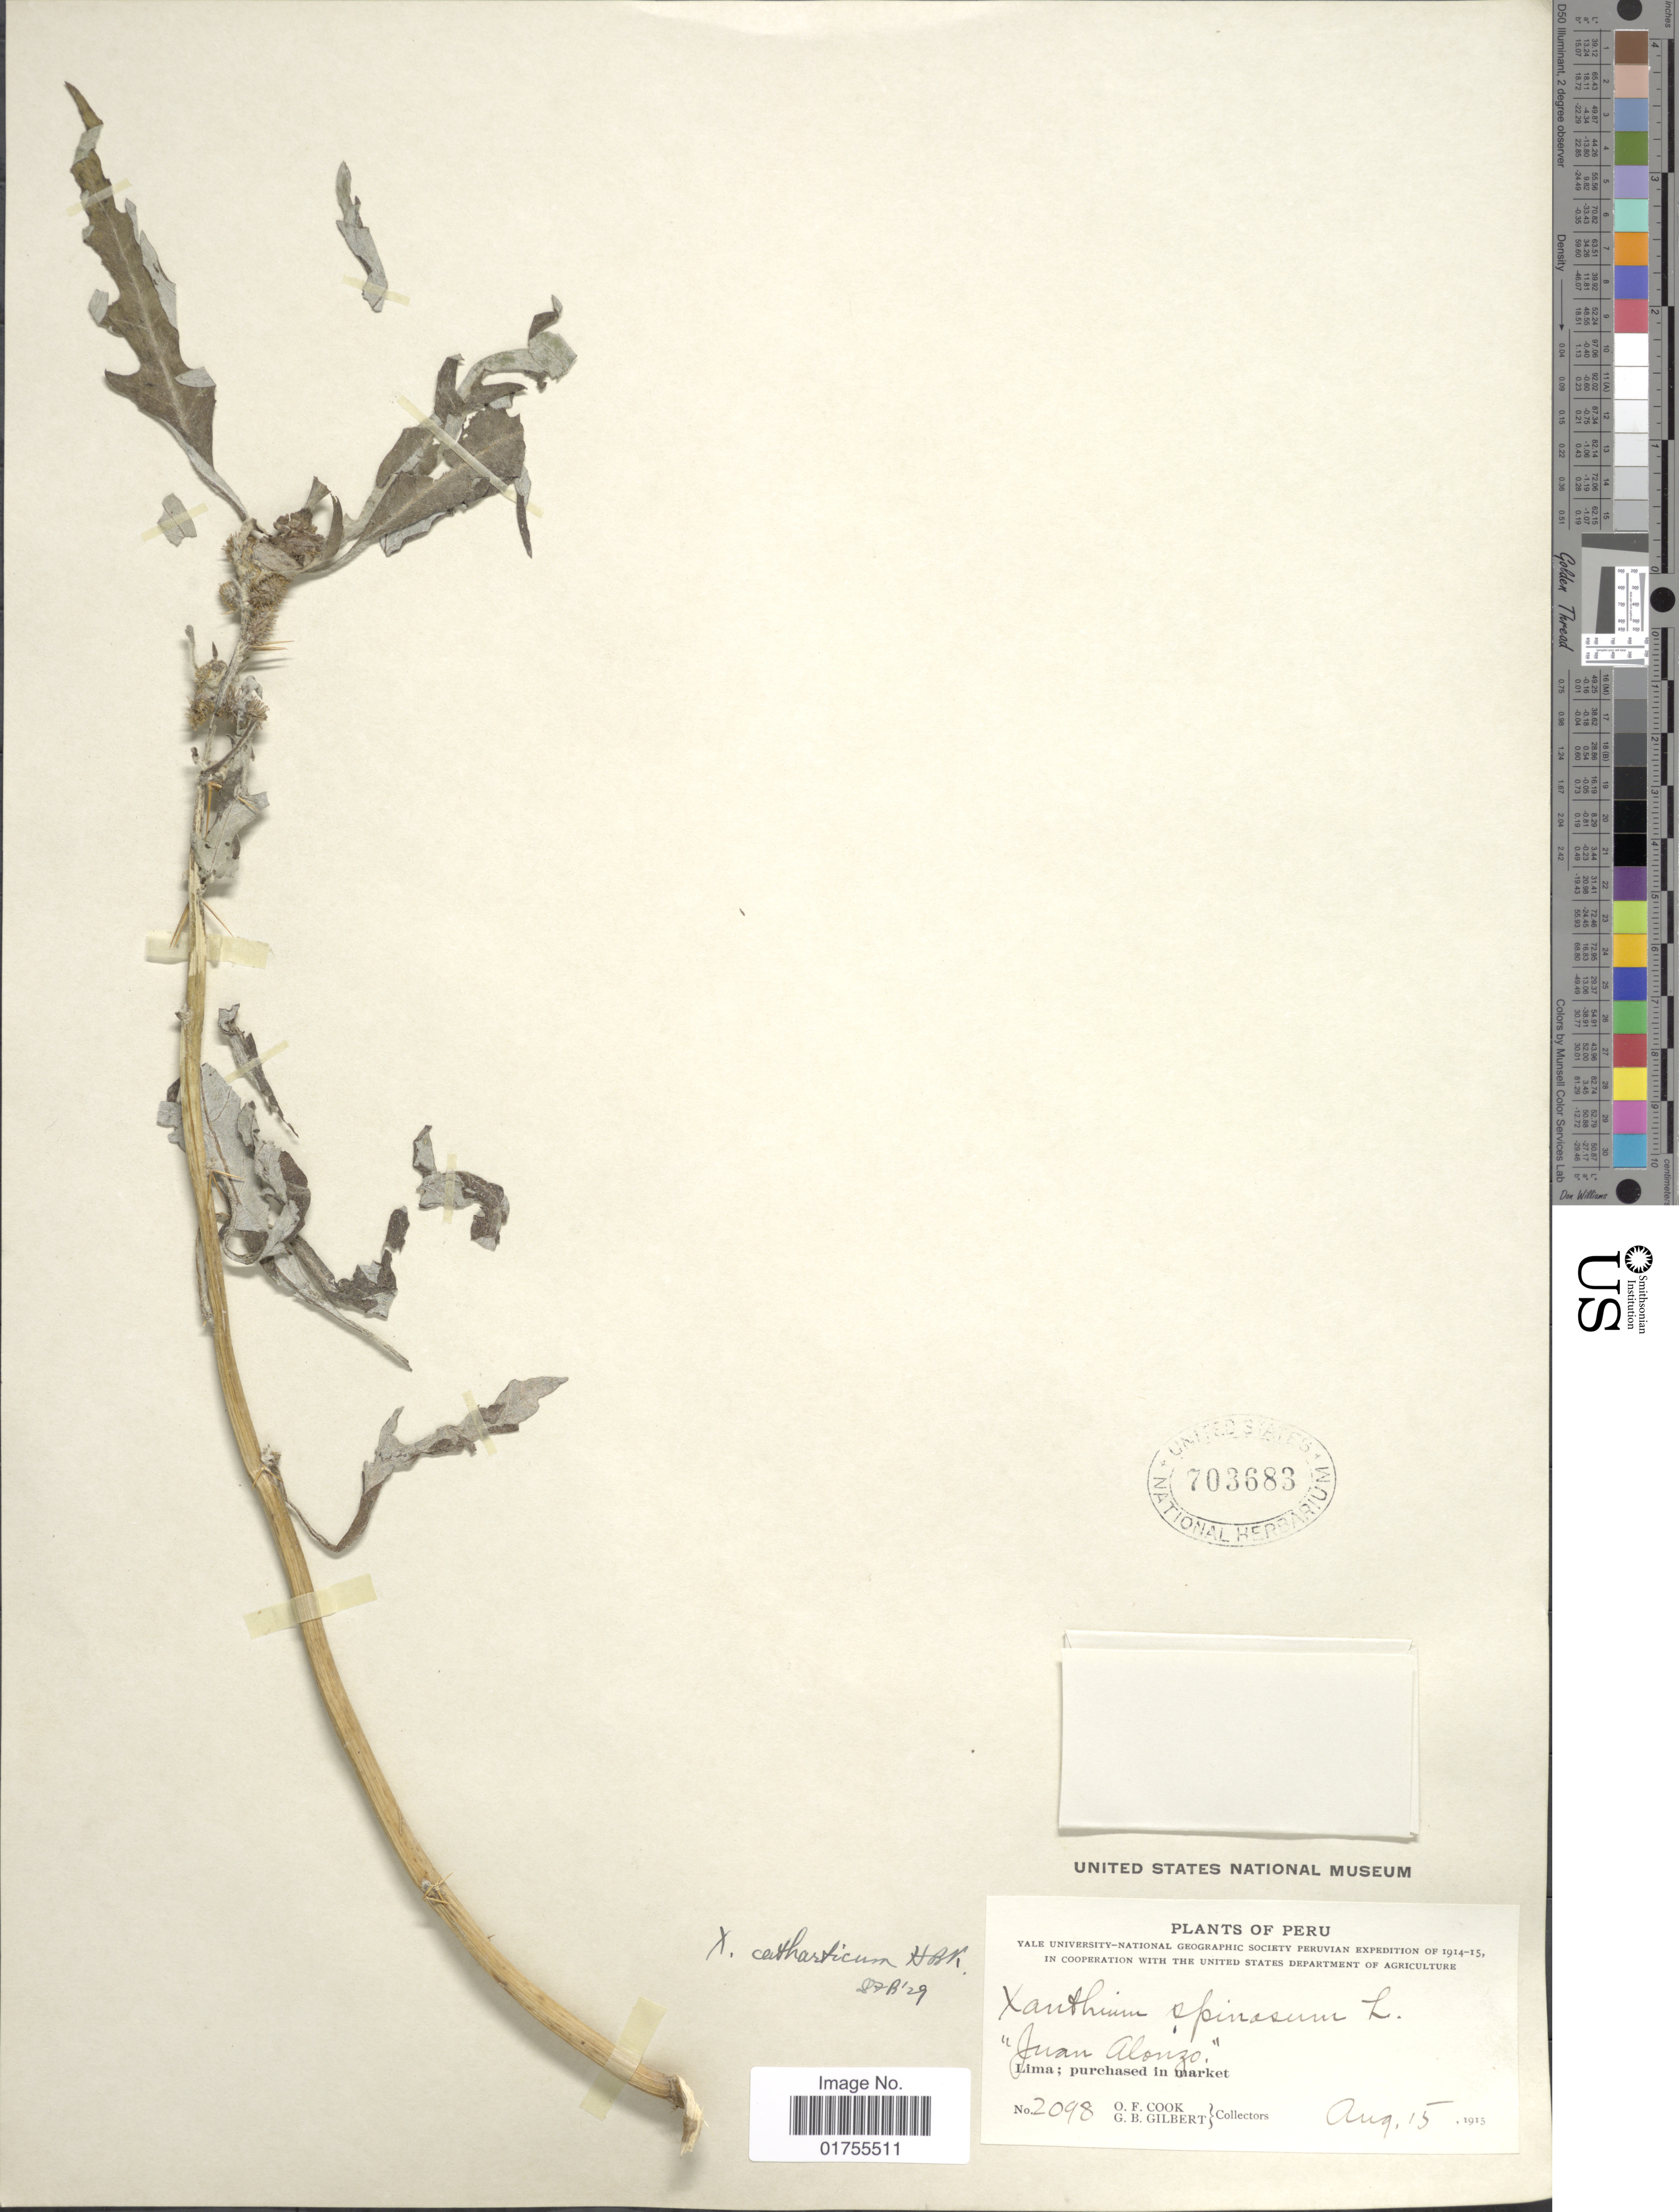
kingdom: Plantae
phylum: Tracheophyta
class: Magnoliopsida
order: Asterales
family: Asteraceae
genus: Xanthium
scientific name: Xanthium catharticum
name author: Kunth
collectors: O. F. Cook & G. B. Gilbert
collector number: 2096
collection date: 1915-08-15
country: Peru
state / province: Lima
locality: Lima: purchased in market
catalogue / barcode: US 703683